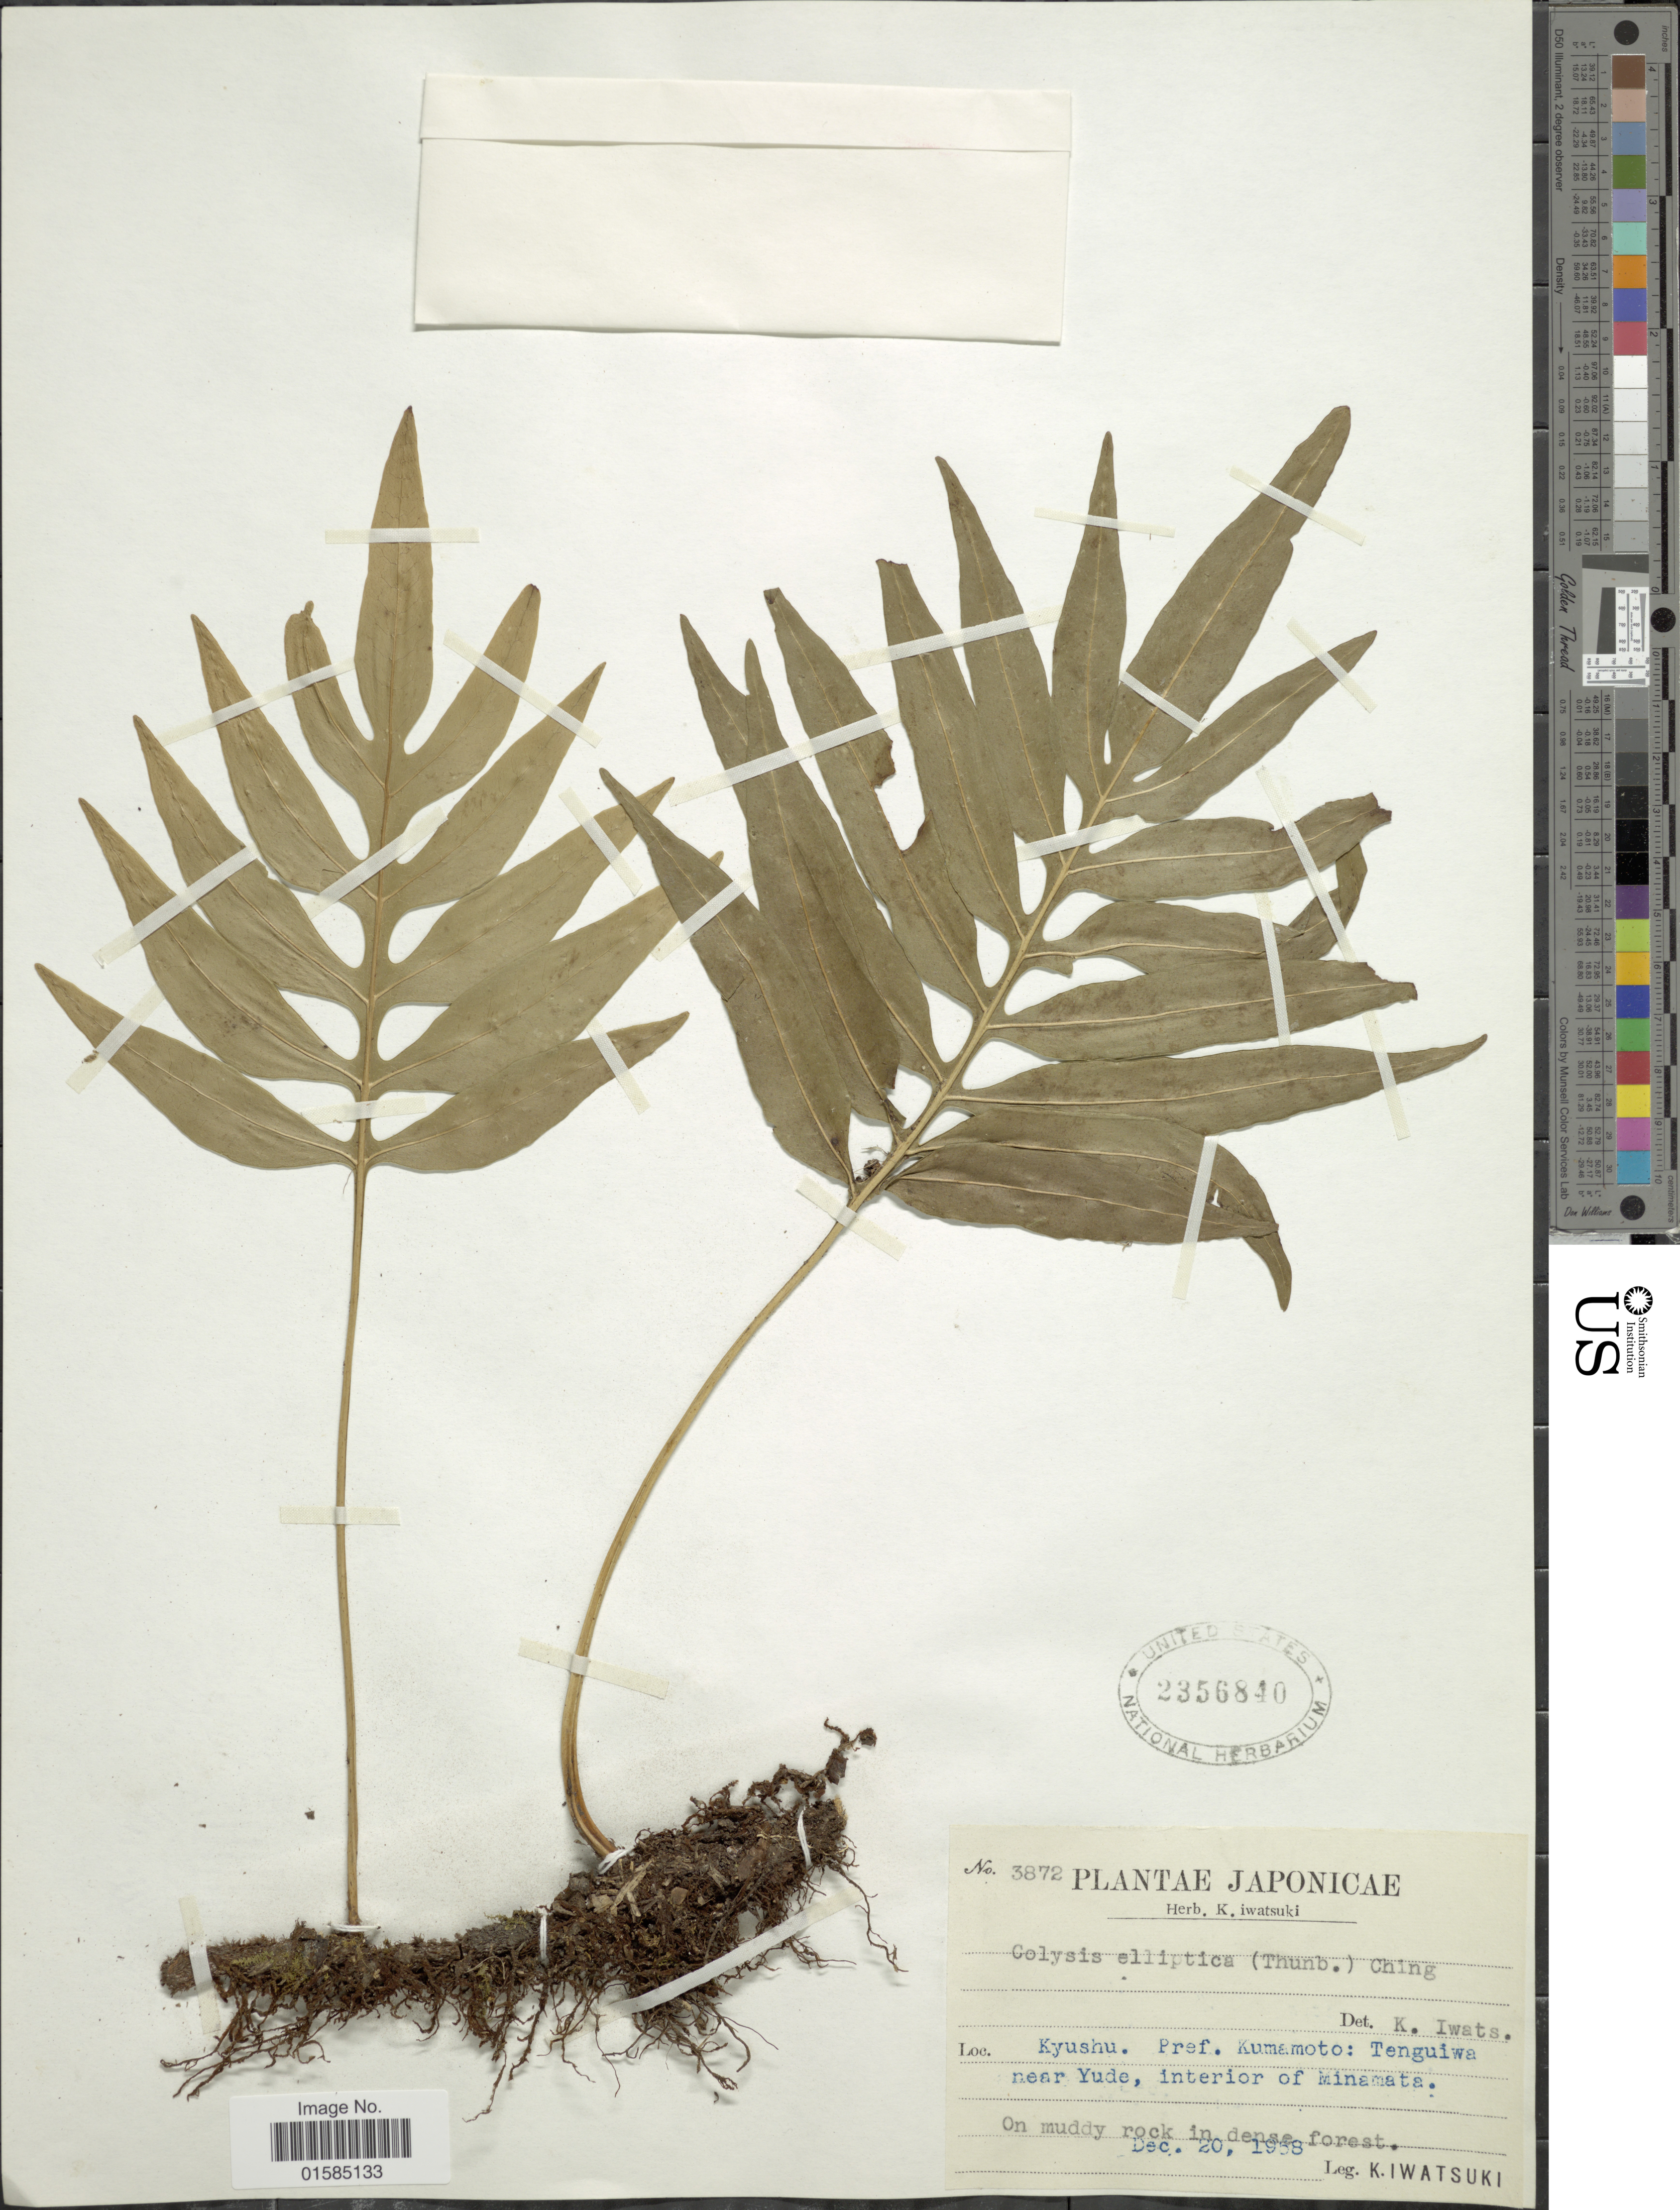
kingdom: Plantae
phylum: Tracheophyta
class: Polypodiopsida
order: Polypodiales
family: Polypodiaceae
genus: Leptochilus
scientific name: Leptochilus ellipticus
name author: (Thunb.) Noot.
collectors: K. Iwatsuki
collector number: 3872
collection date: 1938-12-20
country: Japan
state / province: Kumamoto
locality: Japonicae, Kyushu. Pref. Kumamoto: Tenguiwa near Yude, interior of Minamata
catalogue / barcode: US 2356840